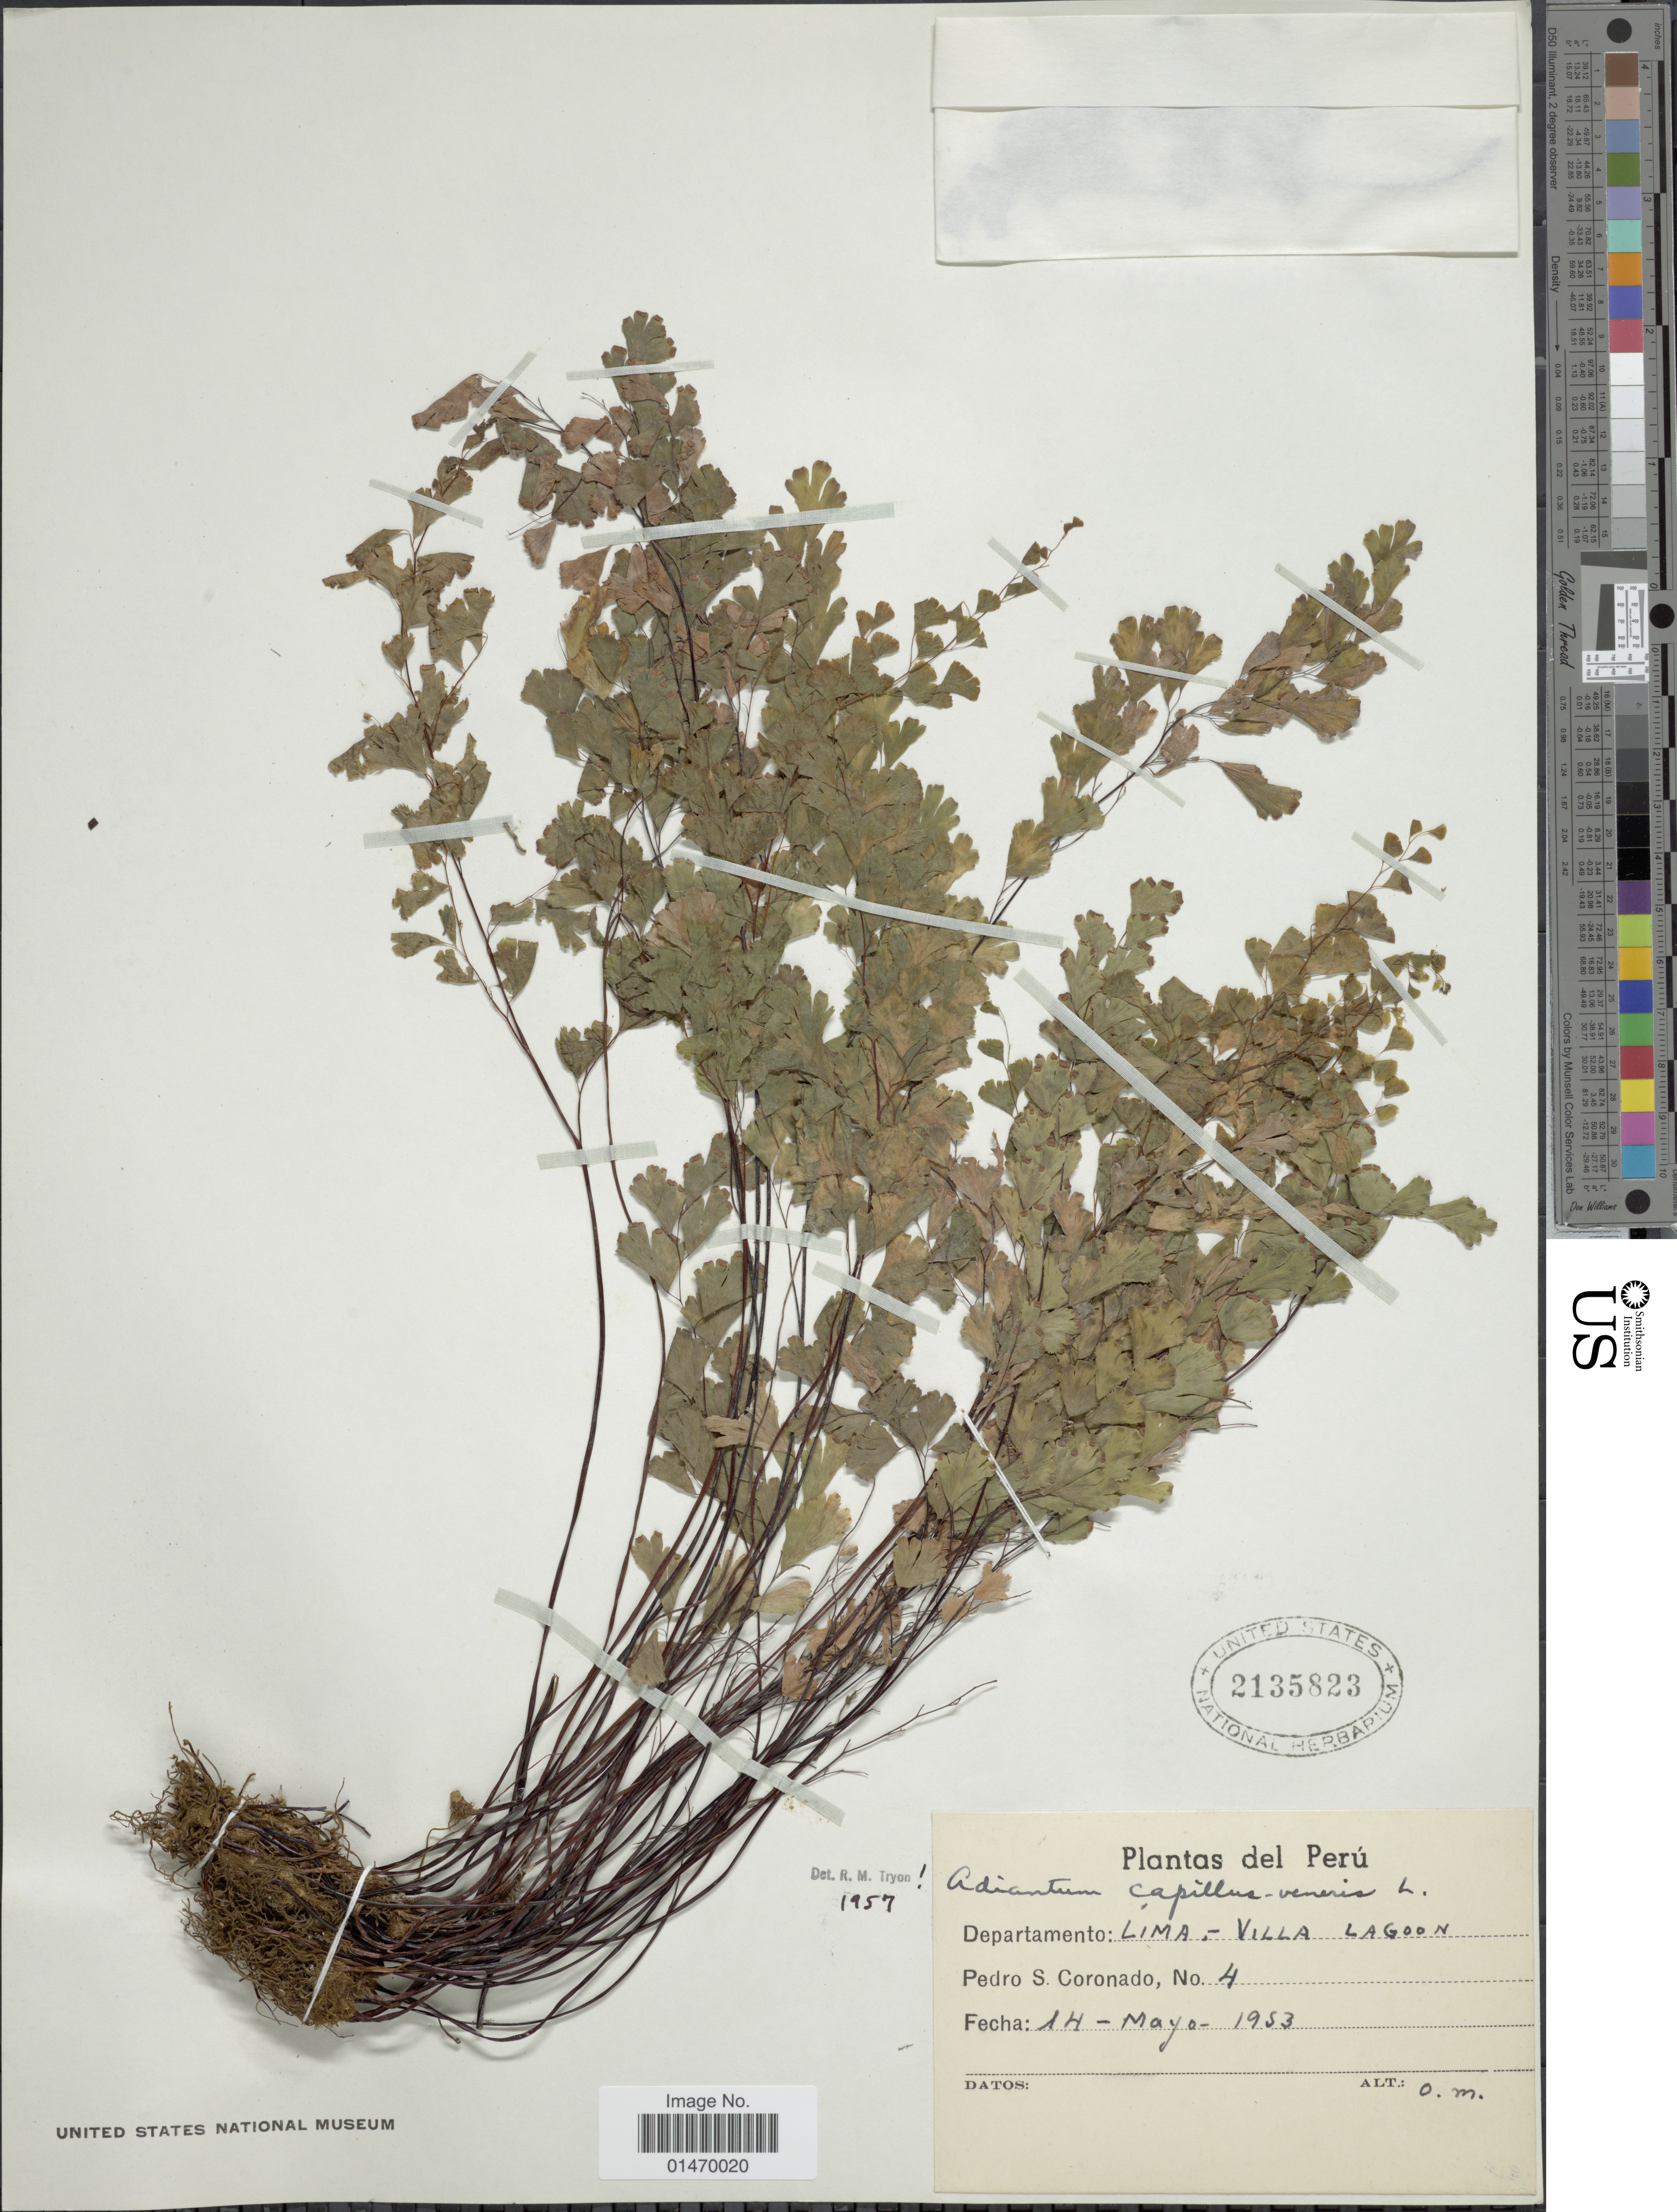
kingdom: Plantae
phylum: Tracheophyta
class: Polypodiopsida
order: Polypodiales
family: Pteridaceae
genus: Adiantum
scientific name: Adiantum capillus-veneris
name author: L.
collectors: P. Coronado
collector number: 4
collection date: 1953-05-14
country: Peru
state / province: Lima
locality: Del Peru, Lima - Villa Lagoon.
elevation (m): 0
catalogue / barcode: US 2135823